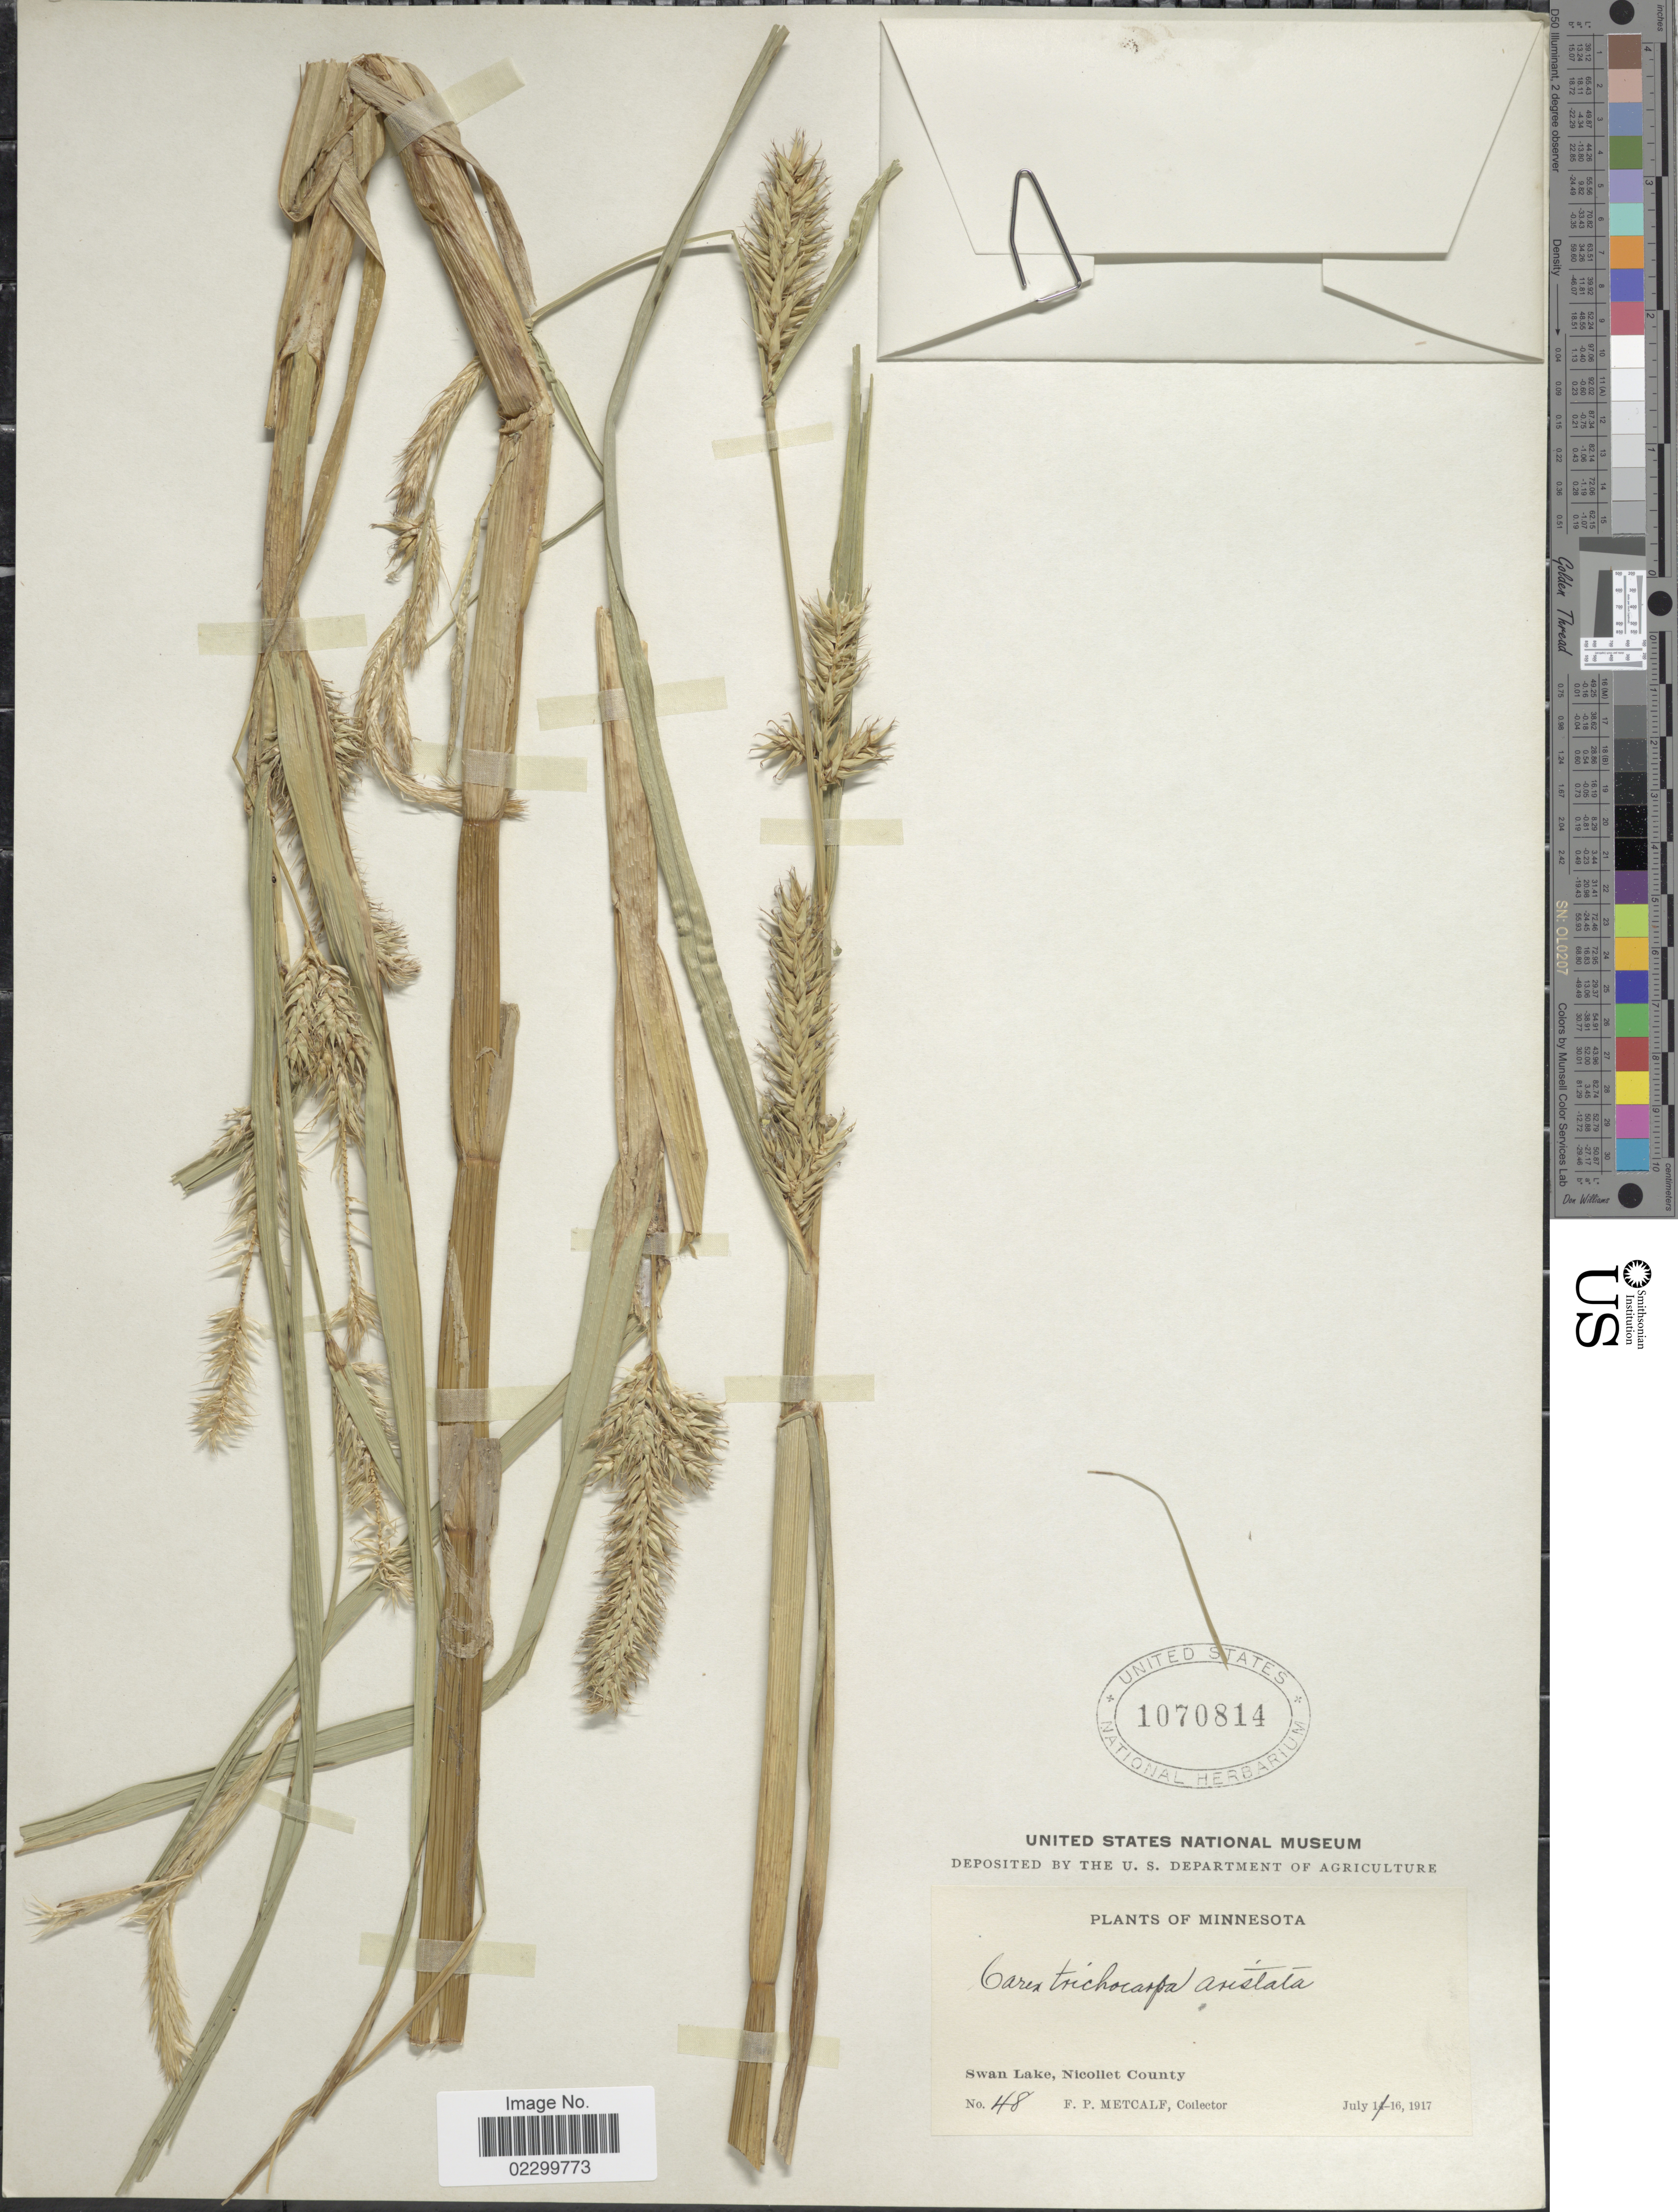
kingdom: Plantae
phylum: Tracheophyta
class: Liliopsida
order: Poales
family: Cyperaceae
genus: Carex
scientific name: Carex atherodes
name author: Spreng.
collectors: F. Metcalf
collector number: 48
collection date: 1917-07-01/1917-07-16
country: United States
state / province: Minnesota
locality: Swan Lake, Nicollet County.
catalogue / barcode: US 1070814